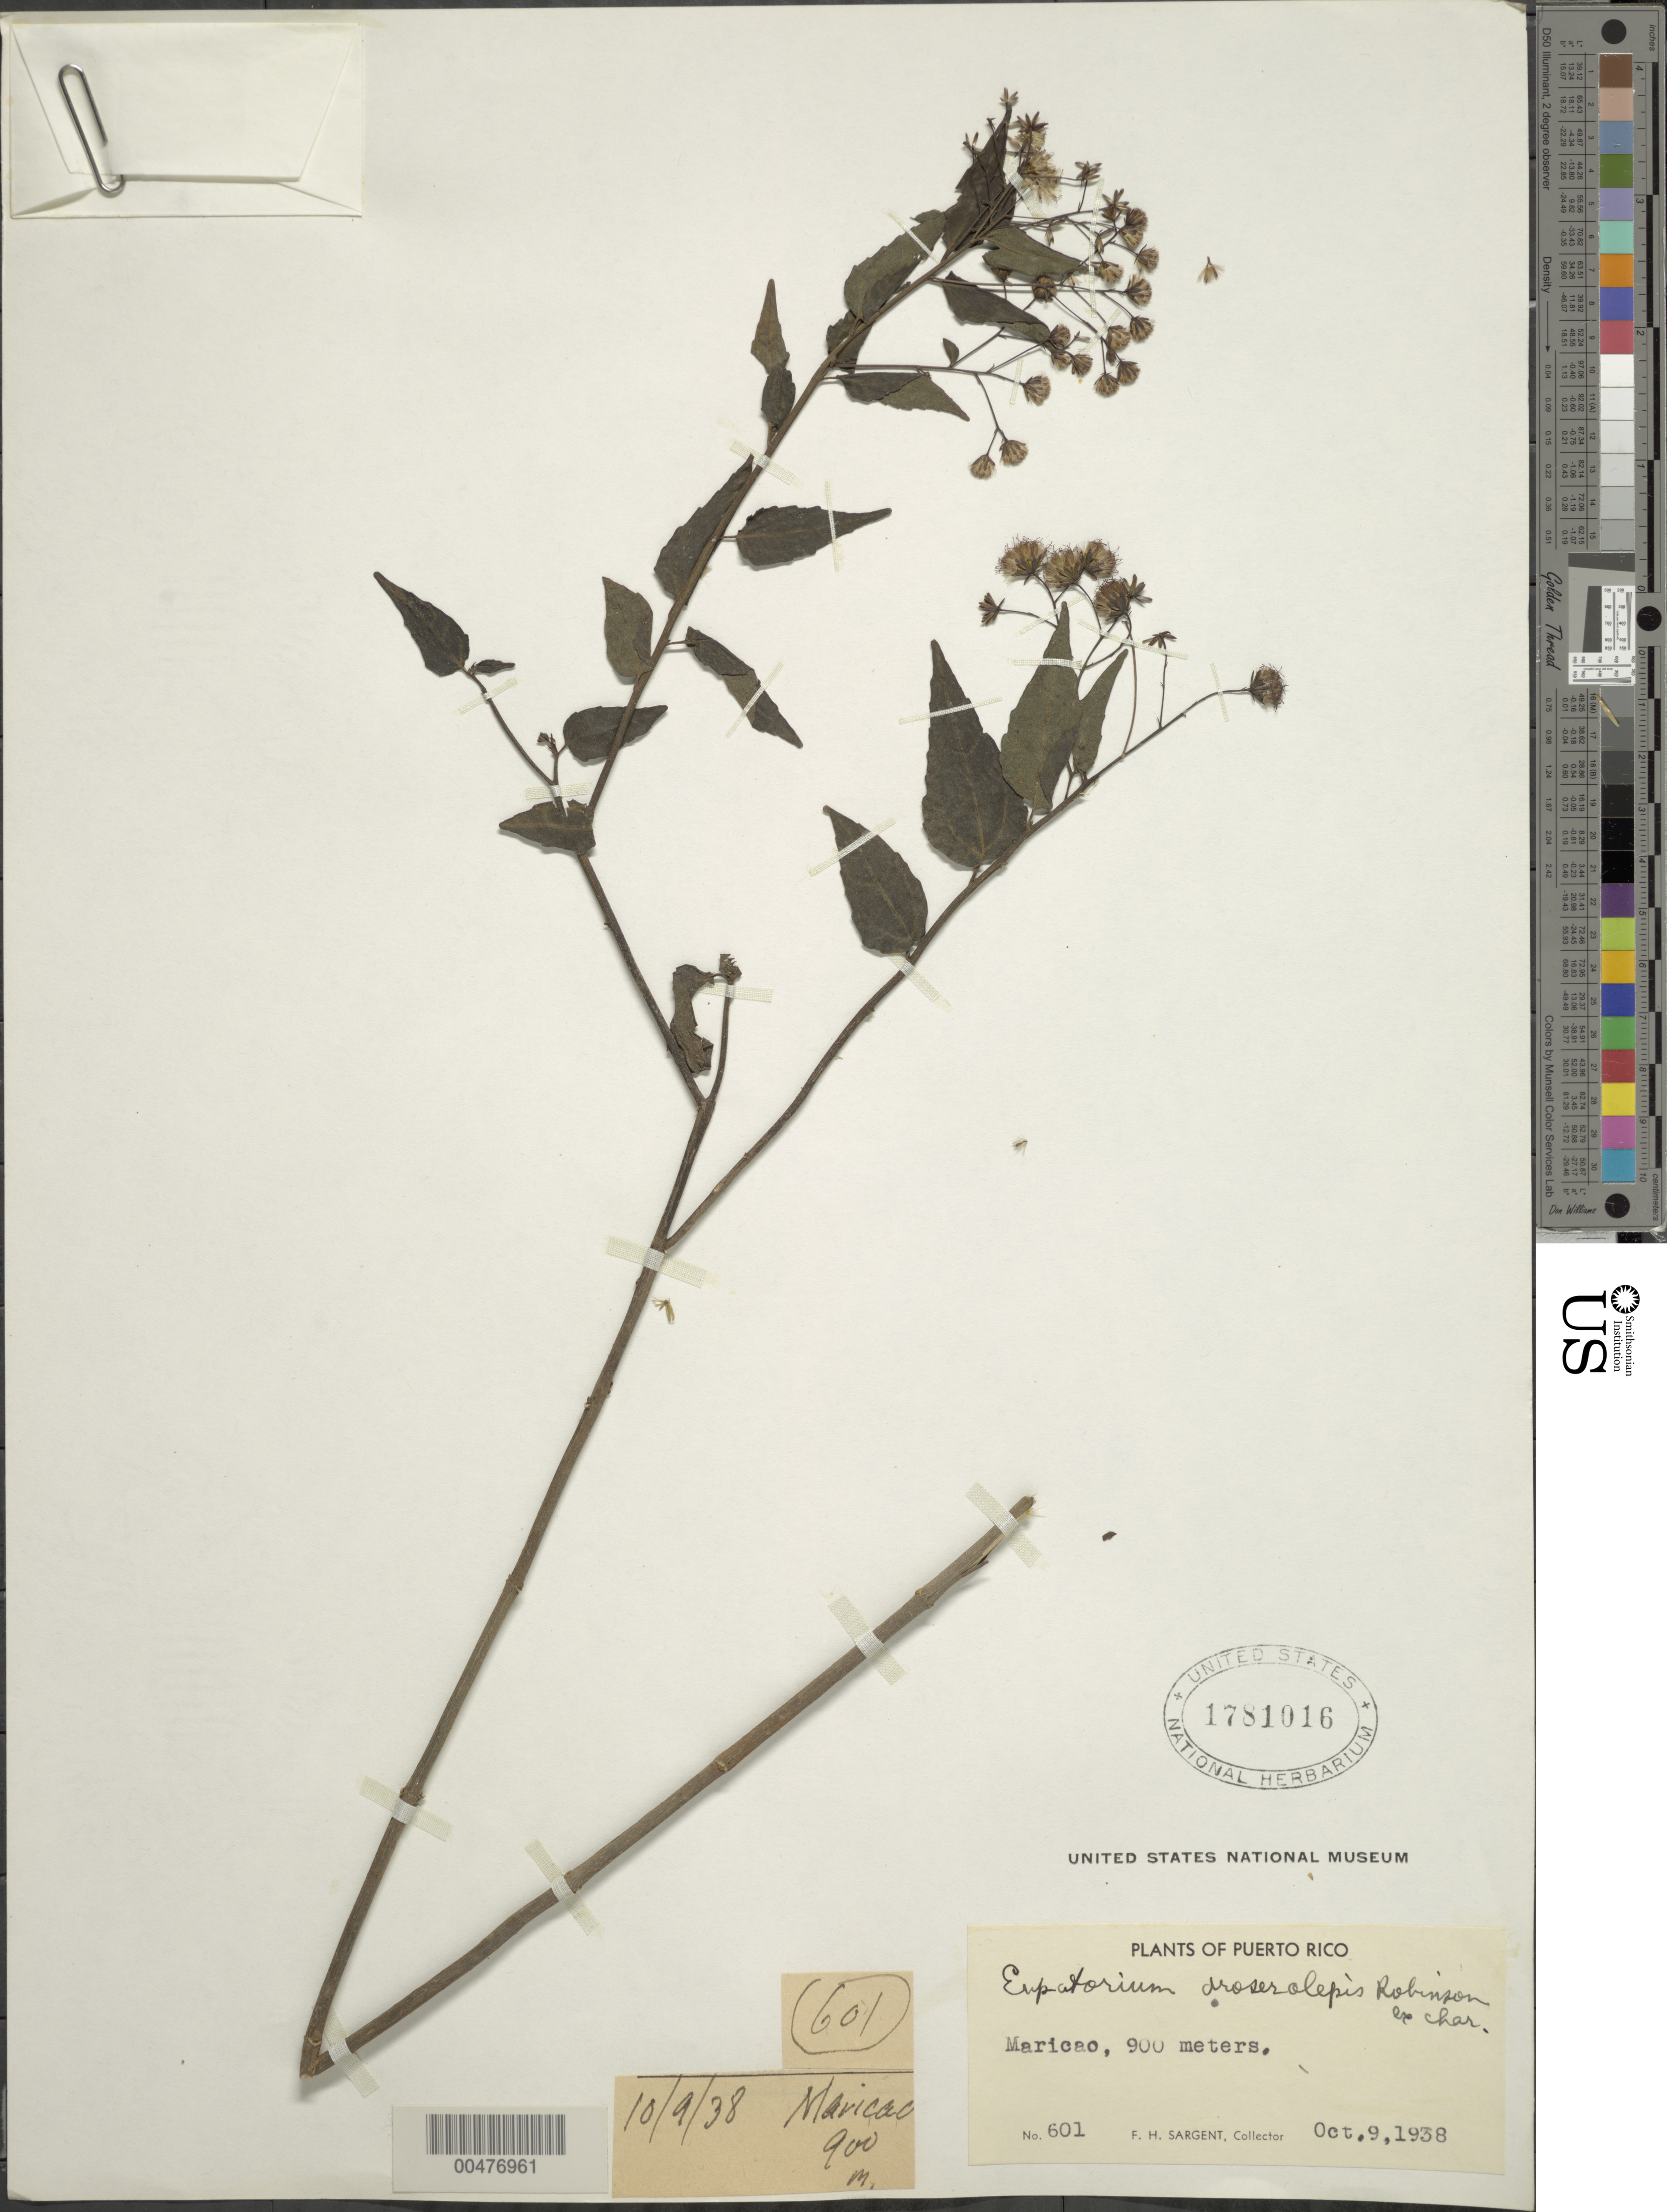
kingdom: Plantae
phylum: Tracheophyta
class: Magnoliopsida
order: Asterales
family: Asteraceae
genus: Koanophyllon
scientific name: Koanophyllon villosum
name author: (Sw.) R.M. King & H. Rob.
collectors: F. H. Sargent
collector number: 601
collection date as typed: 09 Oct 1938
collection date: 1938-10-09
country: Puerto Rico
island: Greater Antilles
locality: Maricao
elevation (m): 900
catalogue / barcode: US 1781016